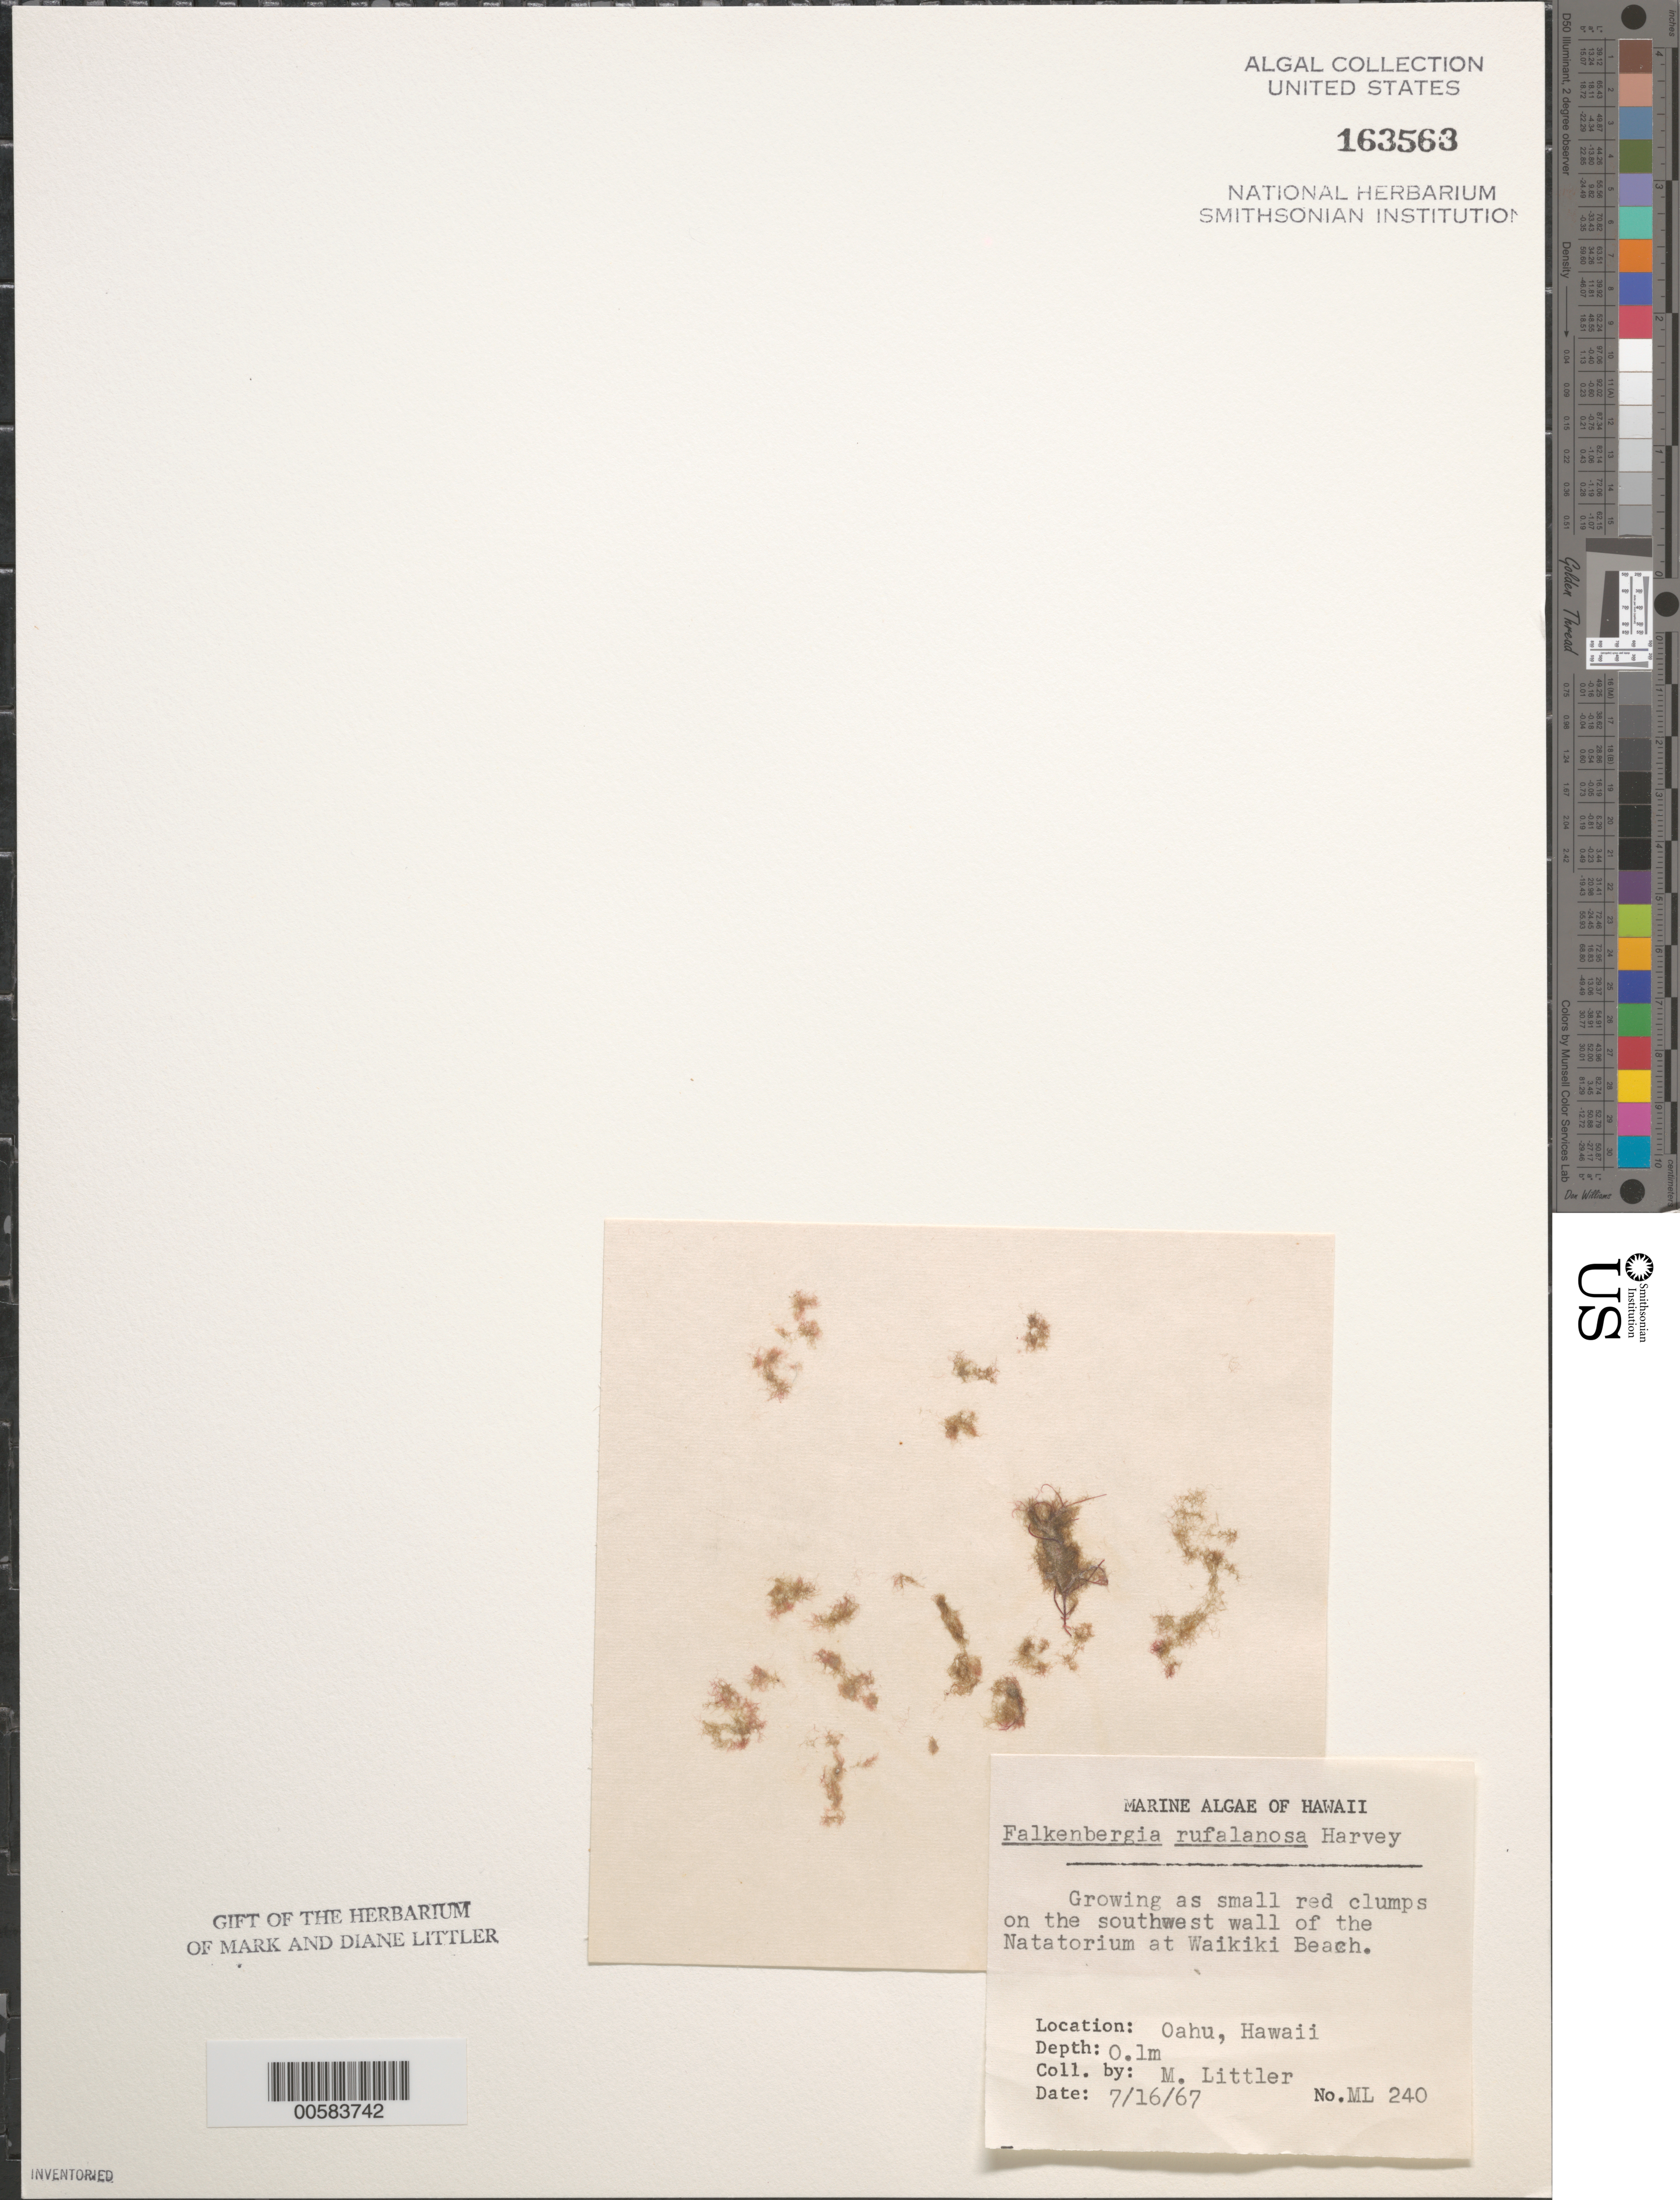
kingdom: Plantae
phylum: Rhodophyta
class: Florideophyceae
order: Bonnemaisoniales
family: Bonnemaisoniaceae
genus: Asparagopsis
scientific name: Asparagopsis armata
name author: Harv.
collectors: M. M. Littler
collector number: ML 240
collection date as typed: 16 Jul 1967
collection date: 1967-07-16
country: United States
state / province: Hawaii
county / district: Honolulu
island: Oahu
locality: Waikiki Beach, Natatorium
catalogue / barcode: US 163563